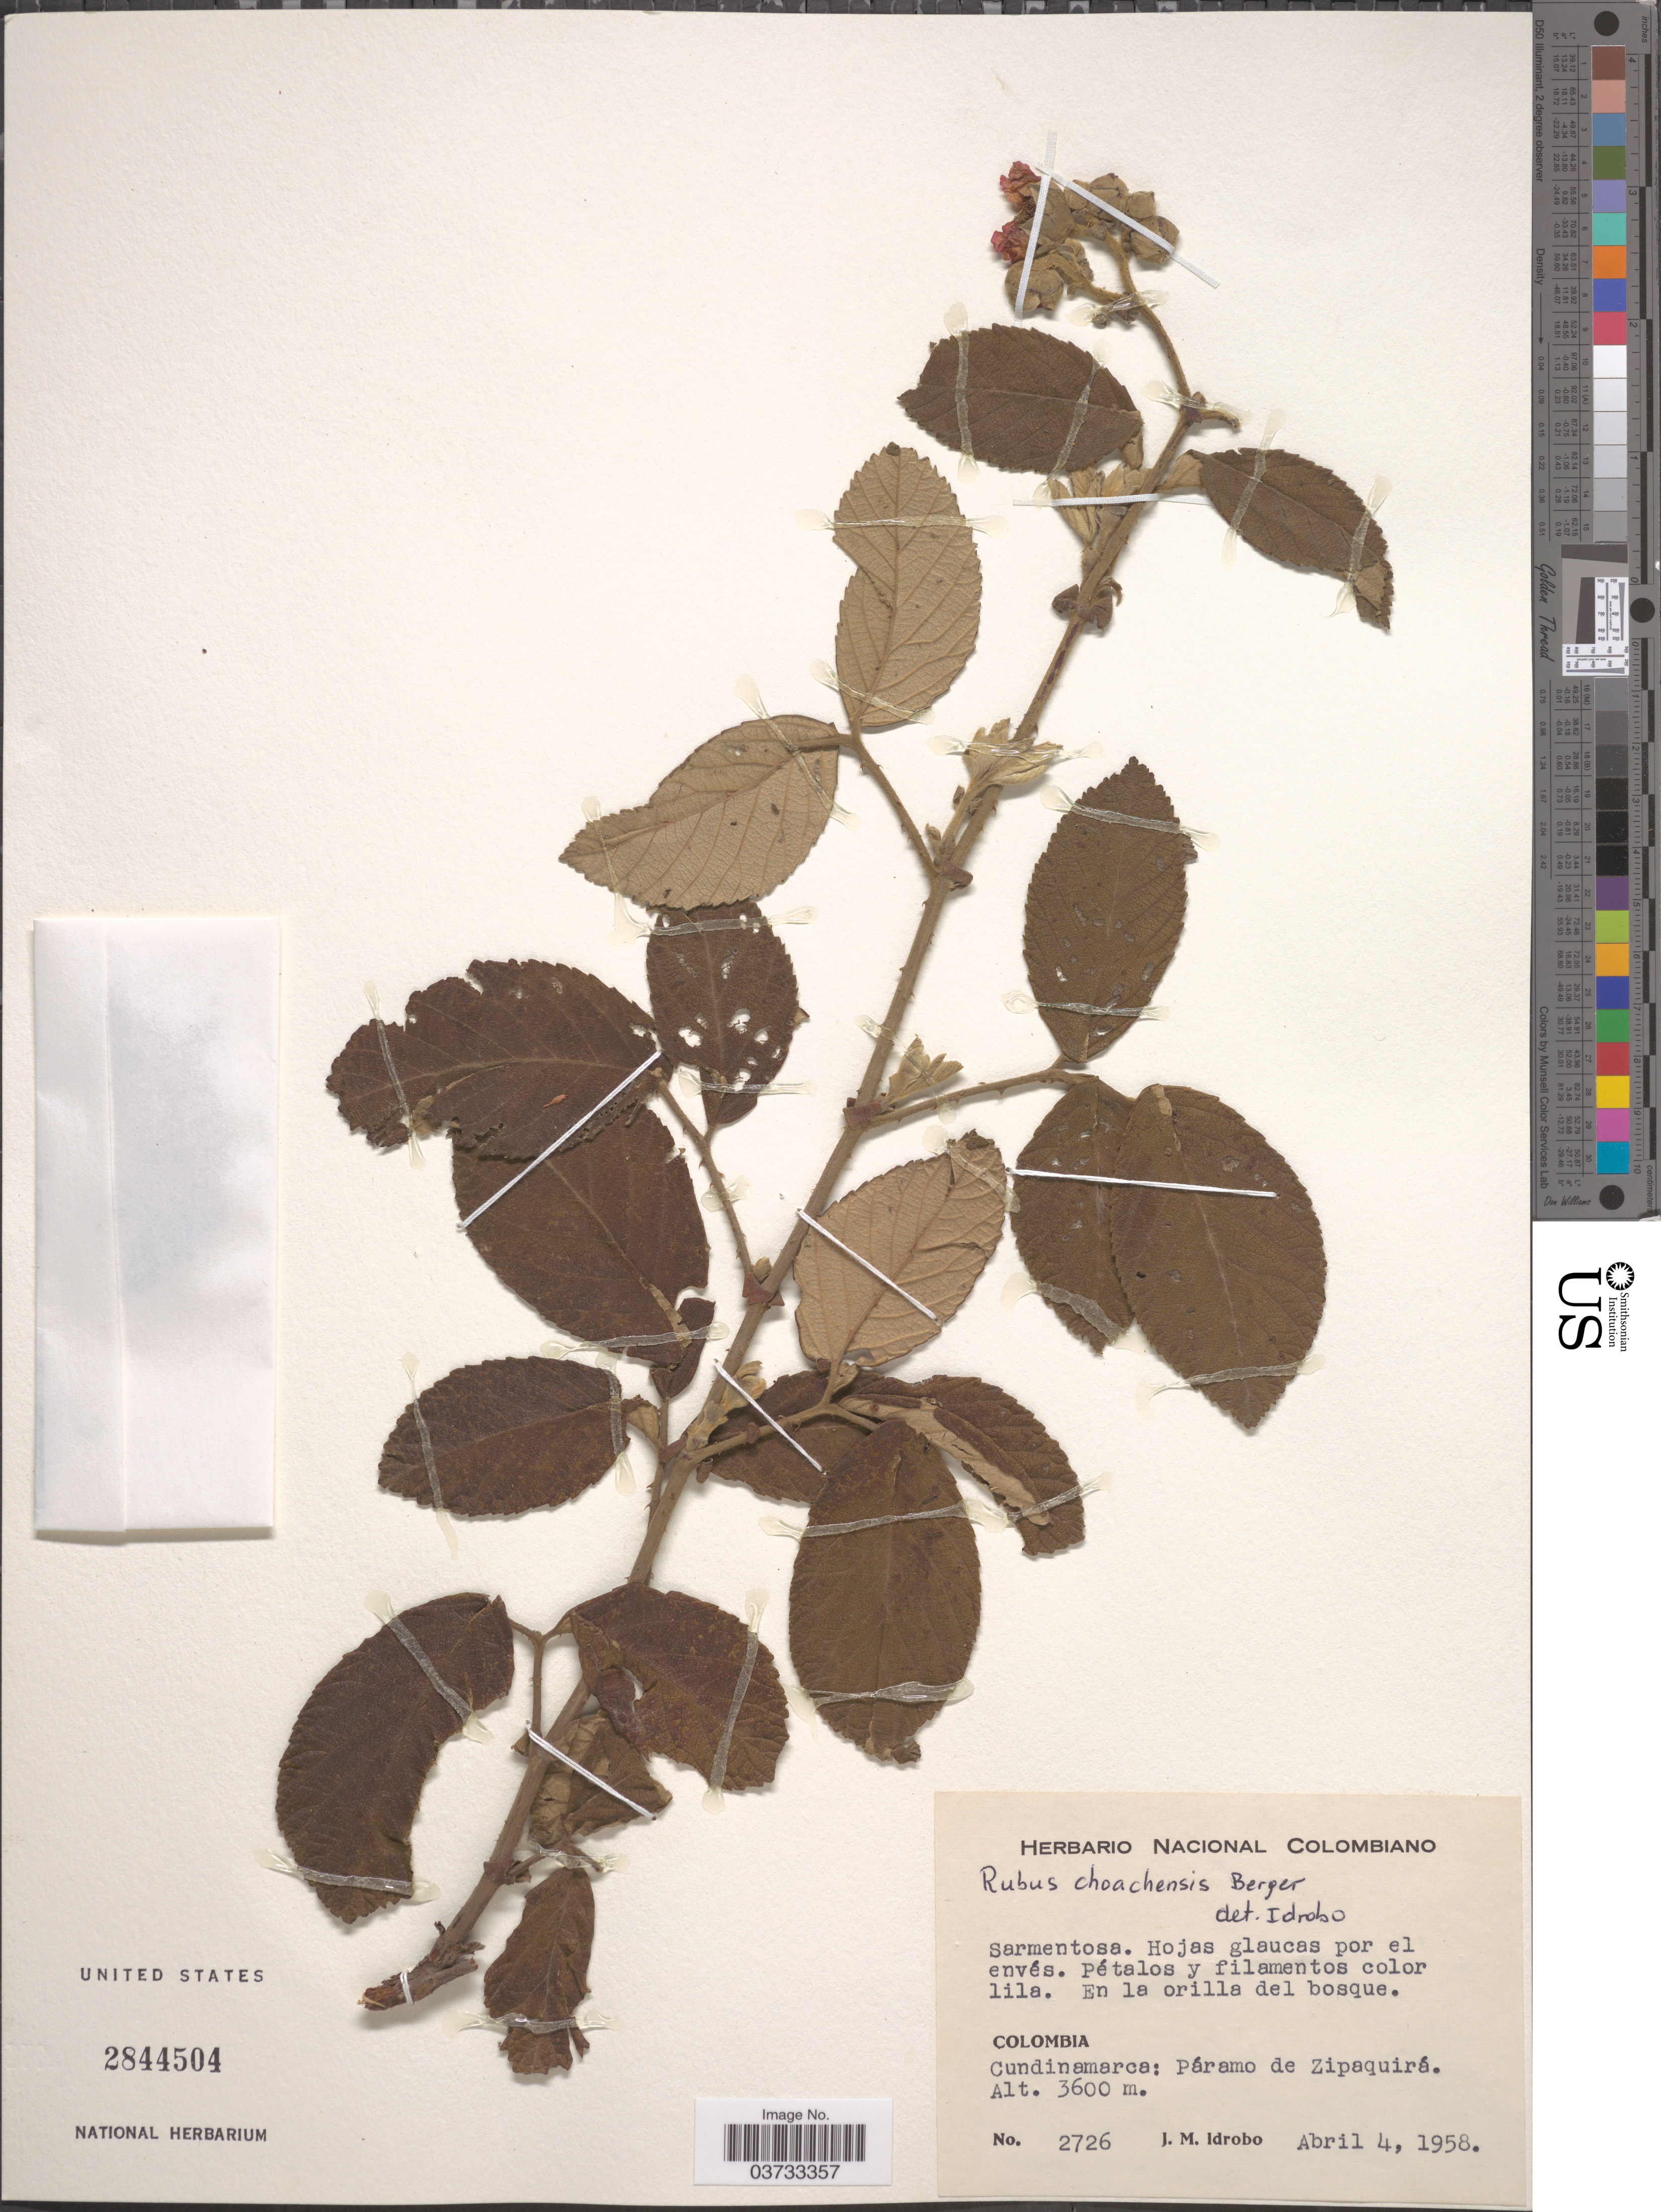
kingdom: Plantae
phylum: Tracheophyta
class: Magnoliopsida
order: Rosales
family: Rosaceae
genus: Rubus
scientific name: Rubus choachiensis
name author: A. Berger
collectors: J. M. Idrobo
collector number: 2726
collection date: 1958-04-04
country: Colombia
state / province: Cundinamarca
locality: Páramo de Zipaquirá.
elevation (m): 3600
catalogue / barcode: US 2844504